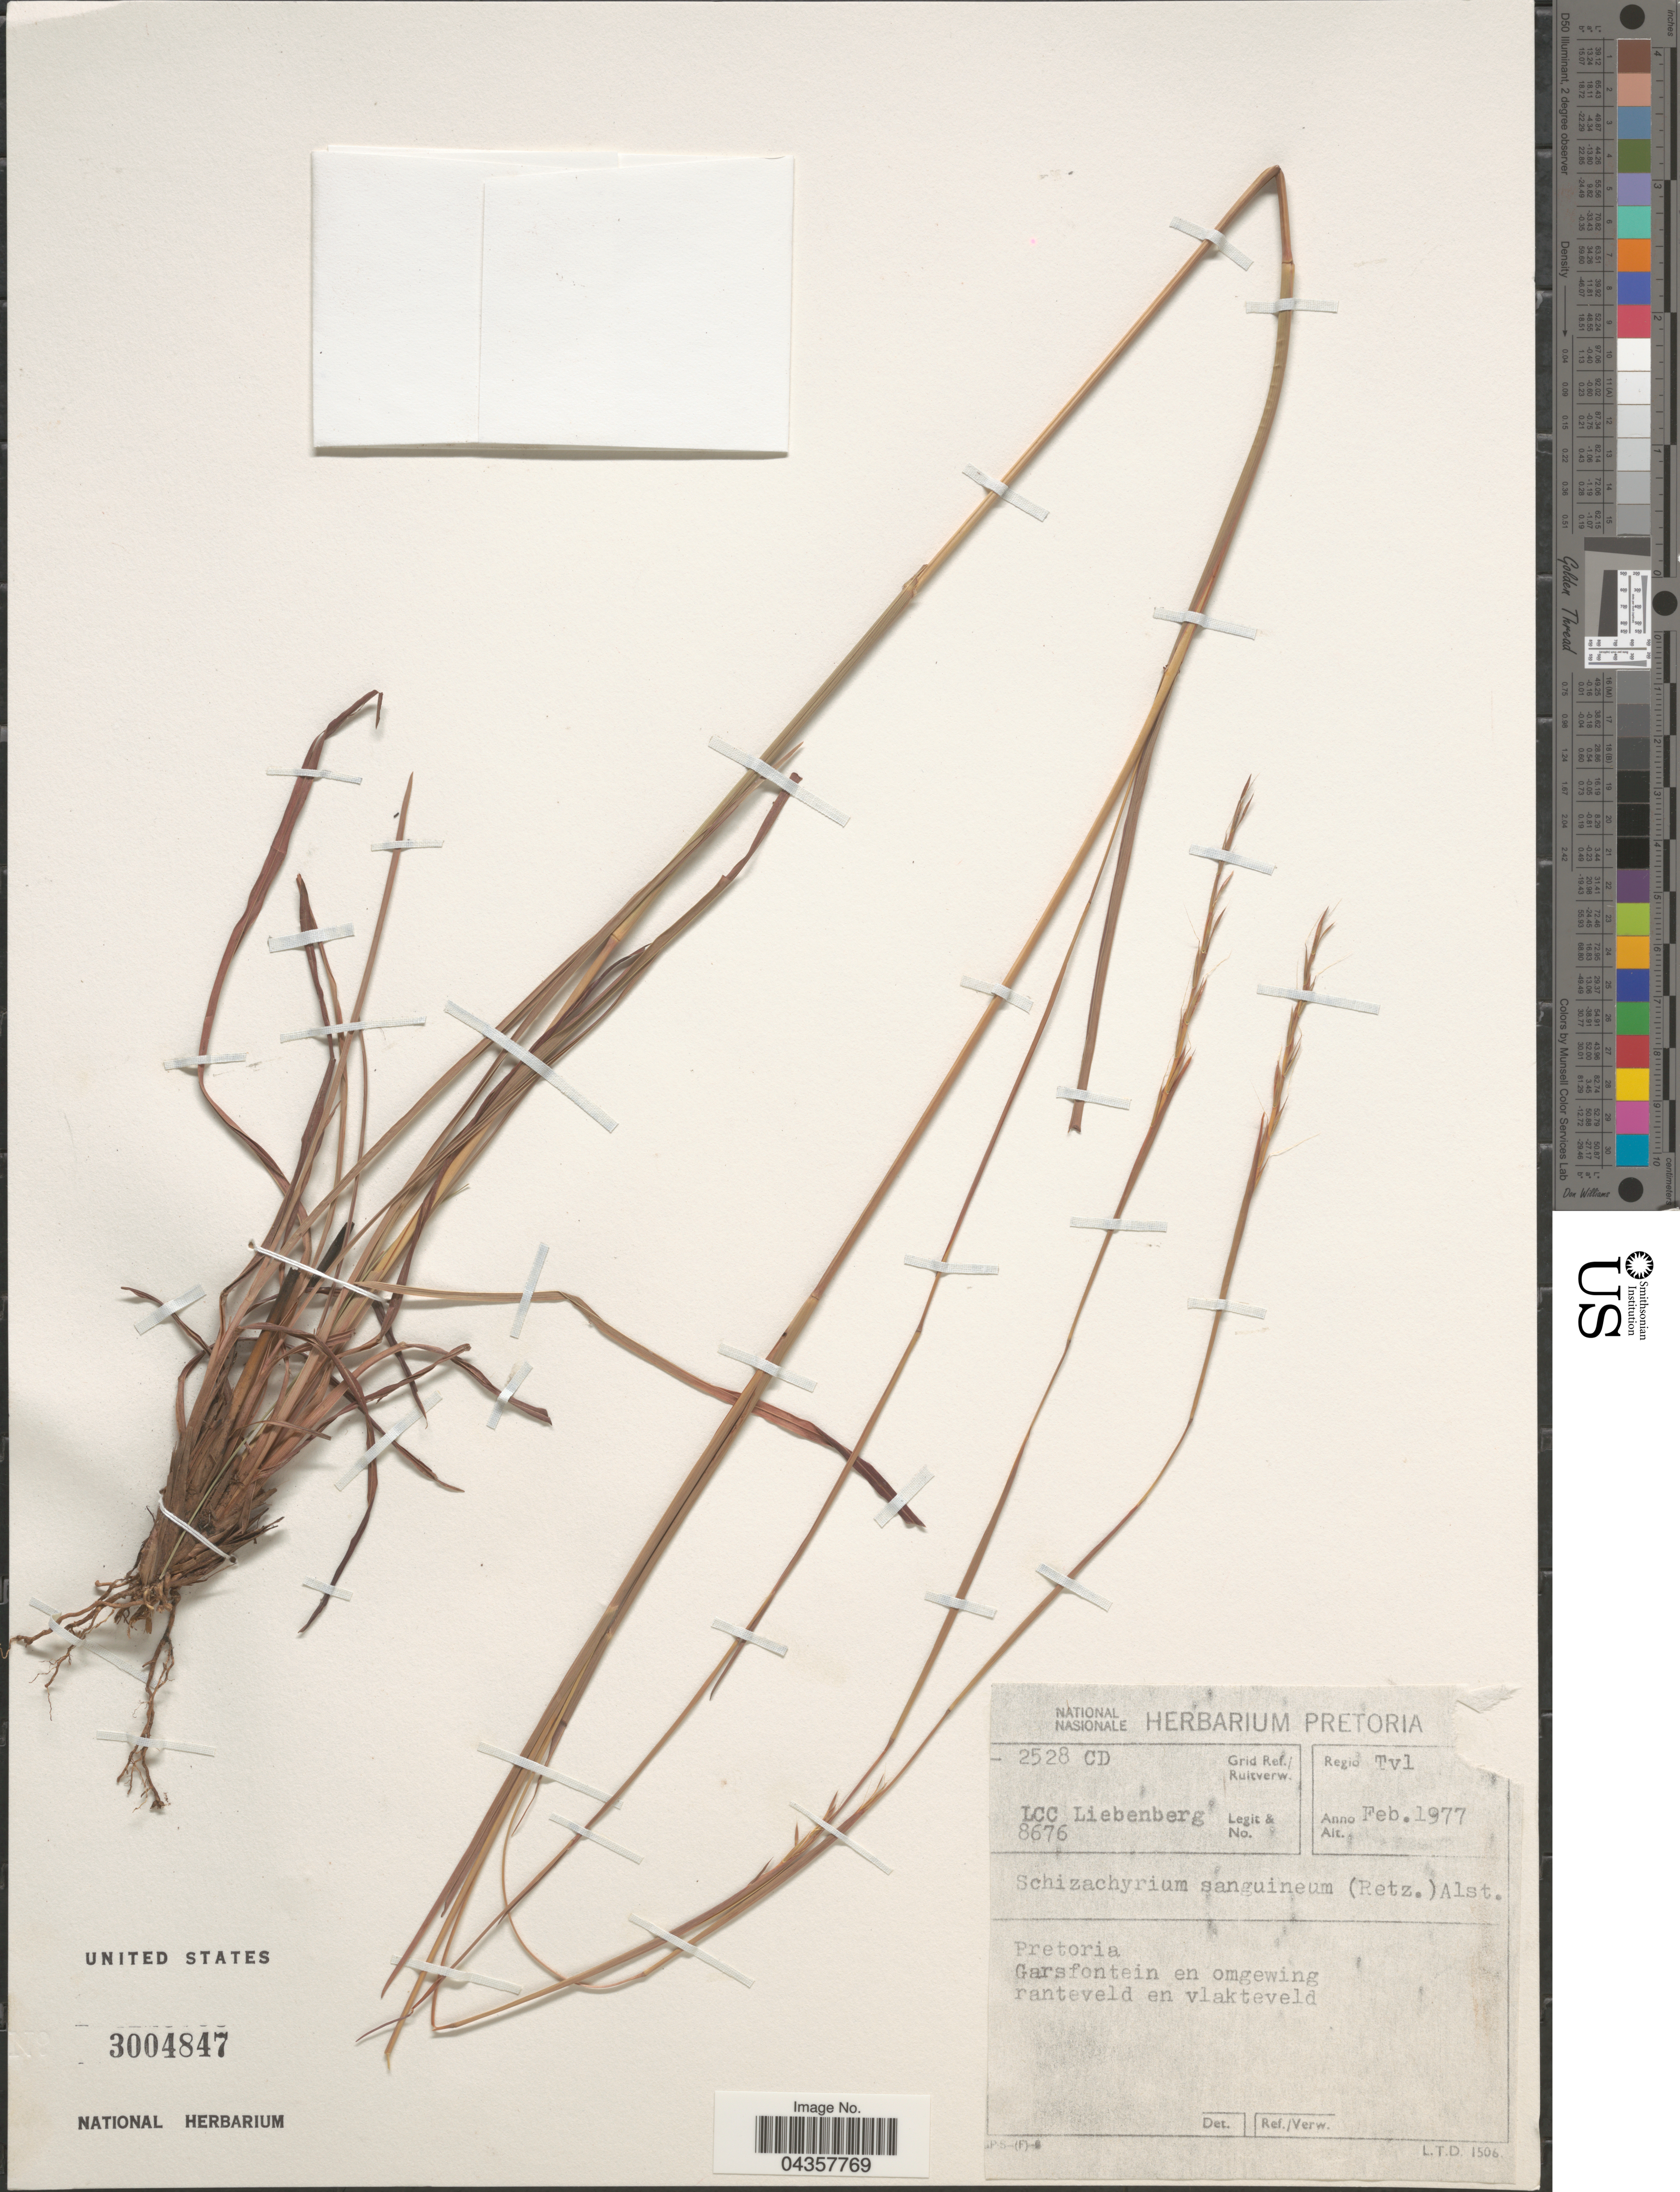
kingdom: Plantae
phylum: Tracheophyta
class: Liliopsida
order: Poales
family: Poaceae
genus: Schizachyrium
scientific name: Schizachyrium sanguineum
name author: (Retz.) Alston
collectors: L. Liebenberg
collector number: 8676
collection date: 1977-02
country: South Africa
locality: Grid Ref./Ruitverw. 2528 CD. Regio Tvl. Pretoria. Garsfontein en omgewing.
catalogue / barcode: US 3004847